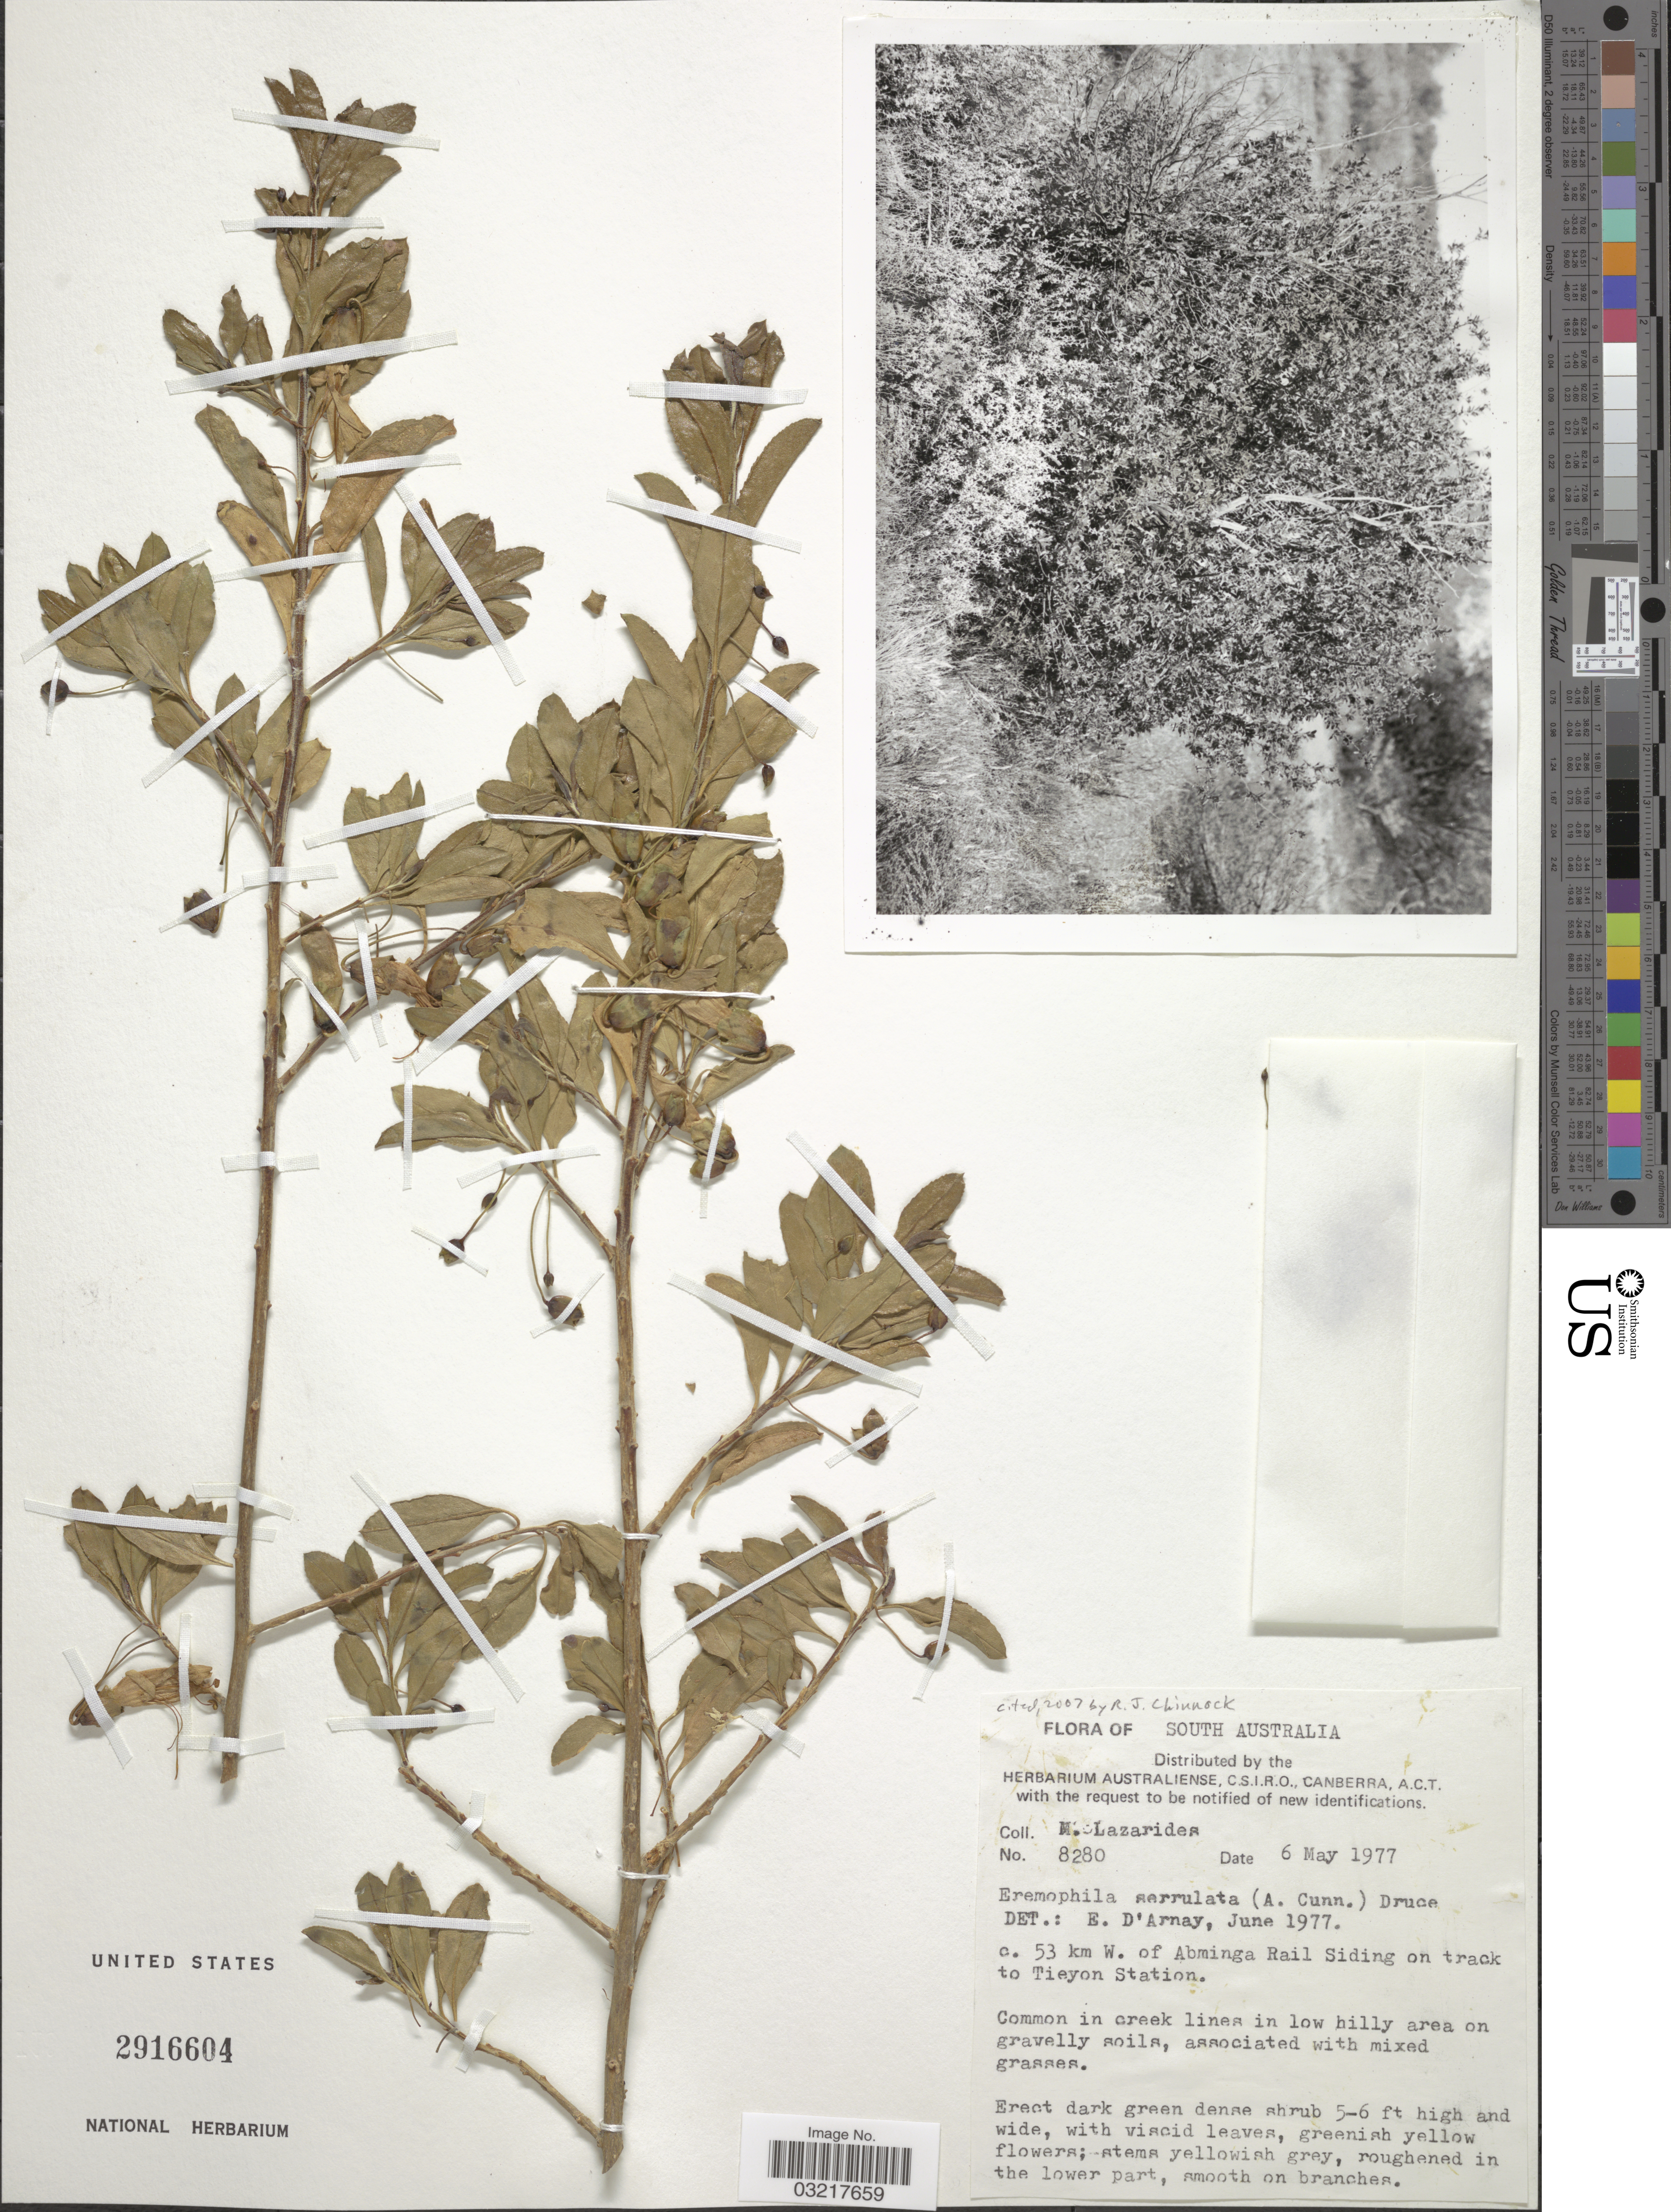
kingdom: Plantae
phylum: Tracheophyta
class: Magnoliopsida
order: Lamiales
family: Scrophulariaceae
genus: Eremophila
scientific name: Eremophila serrulata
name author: (A. Cunn. ex A. DC.) Druce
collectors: M. Lazarides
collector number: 8280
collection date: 1977-05-06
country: Australia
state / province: South Australia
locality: C. 53 km W. of Abminga Rail Siding on track to Tieyon Station.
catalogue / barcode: US 2916604